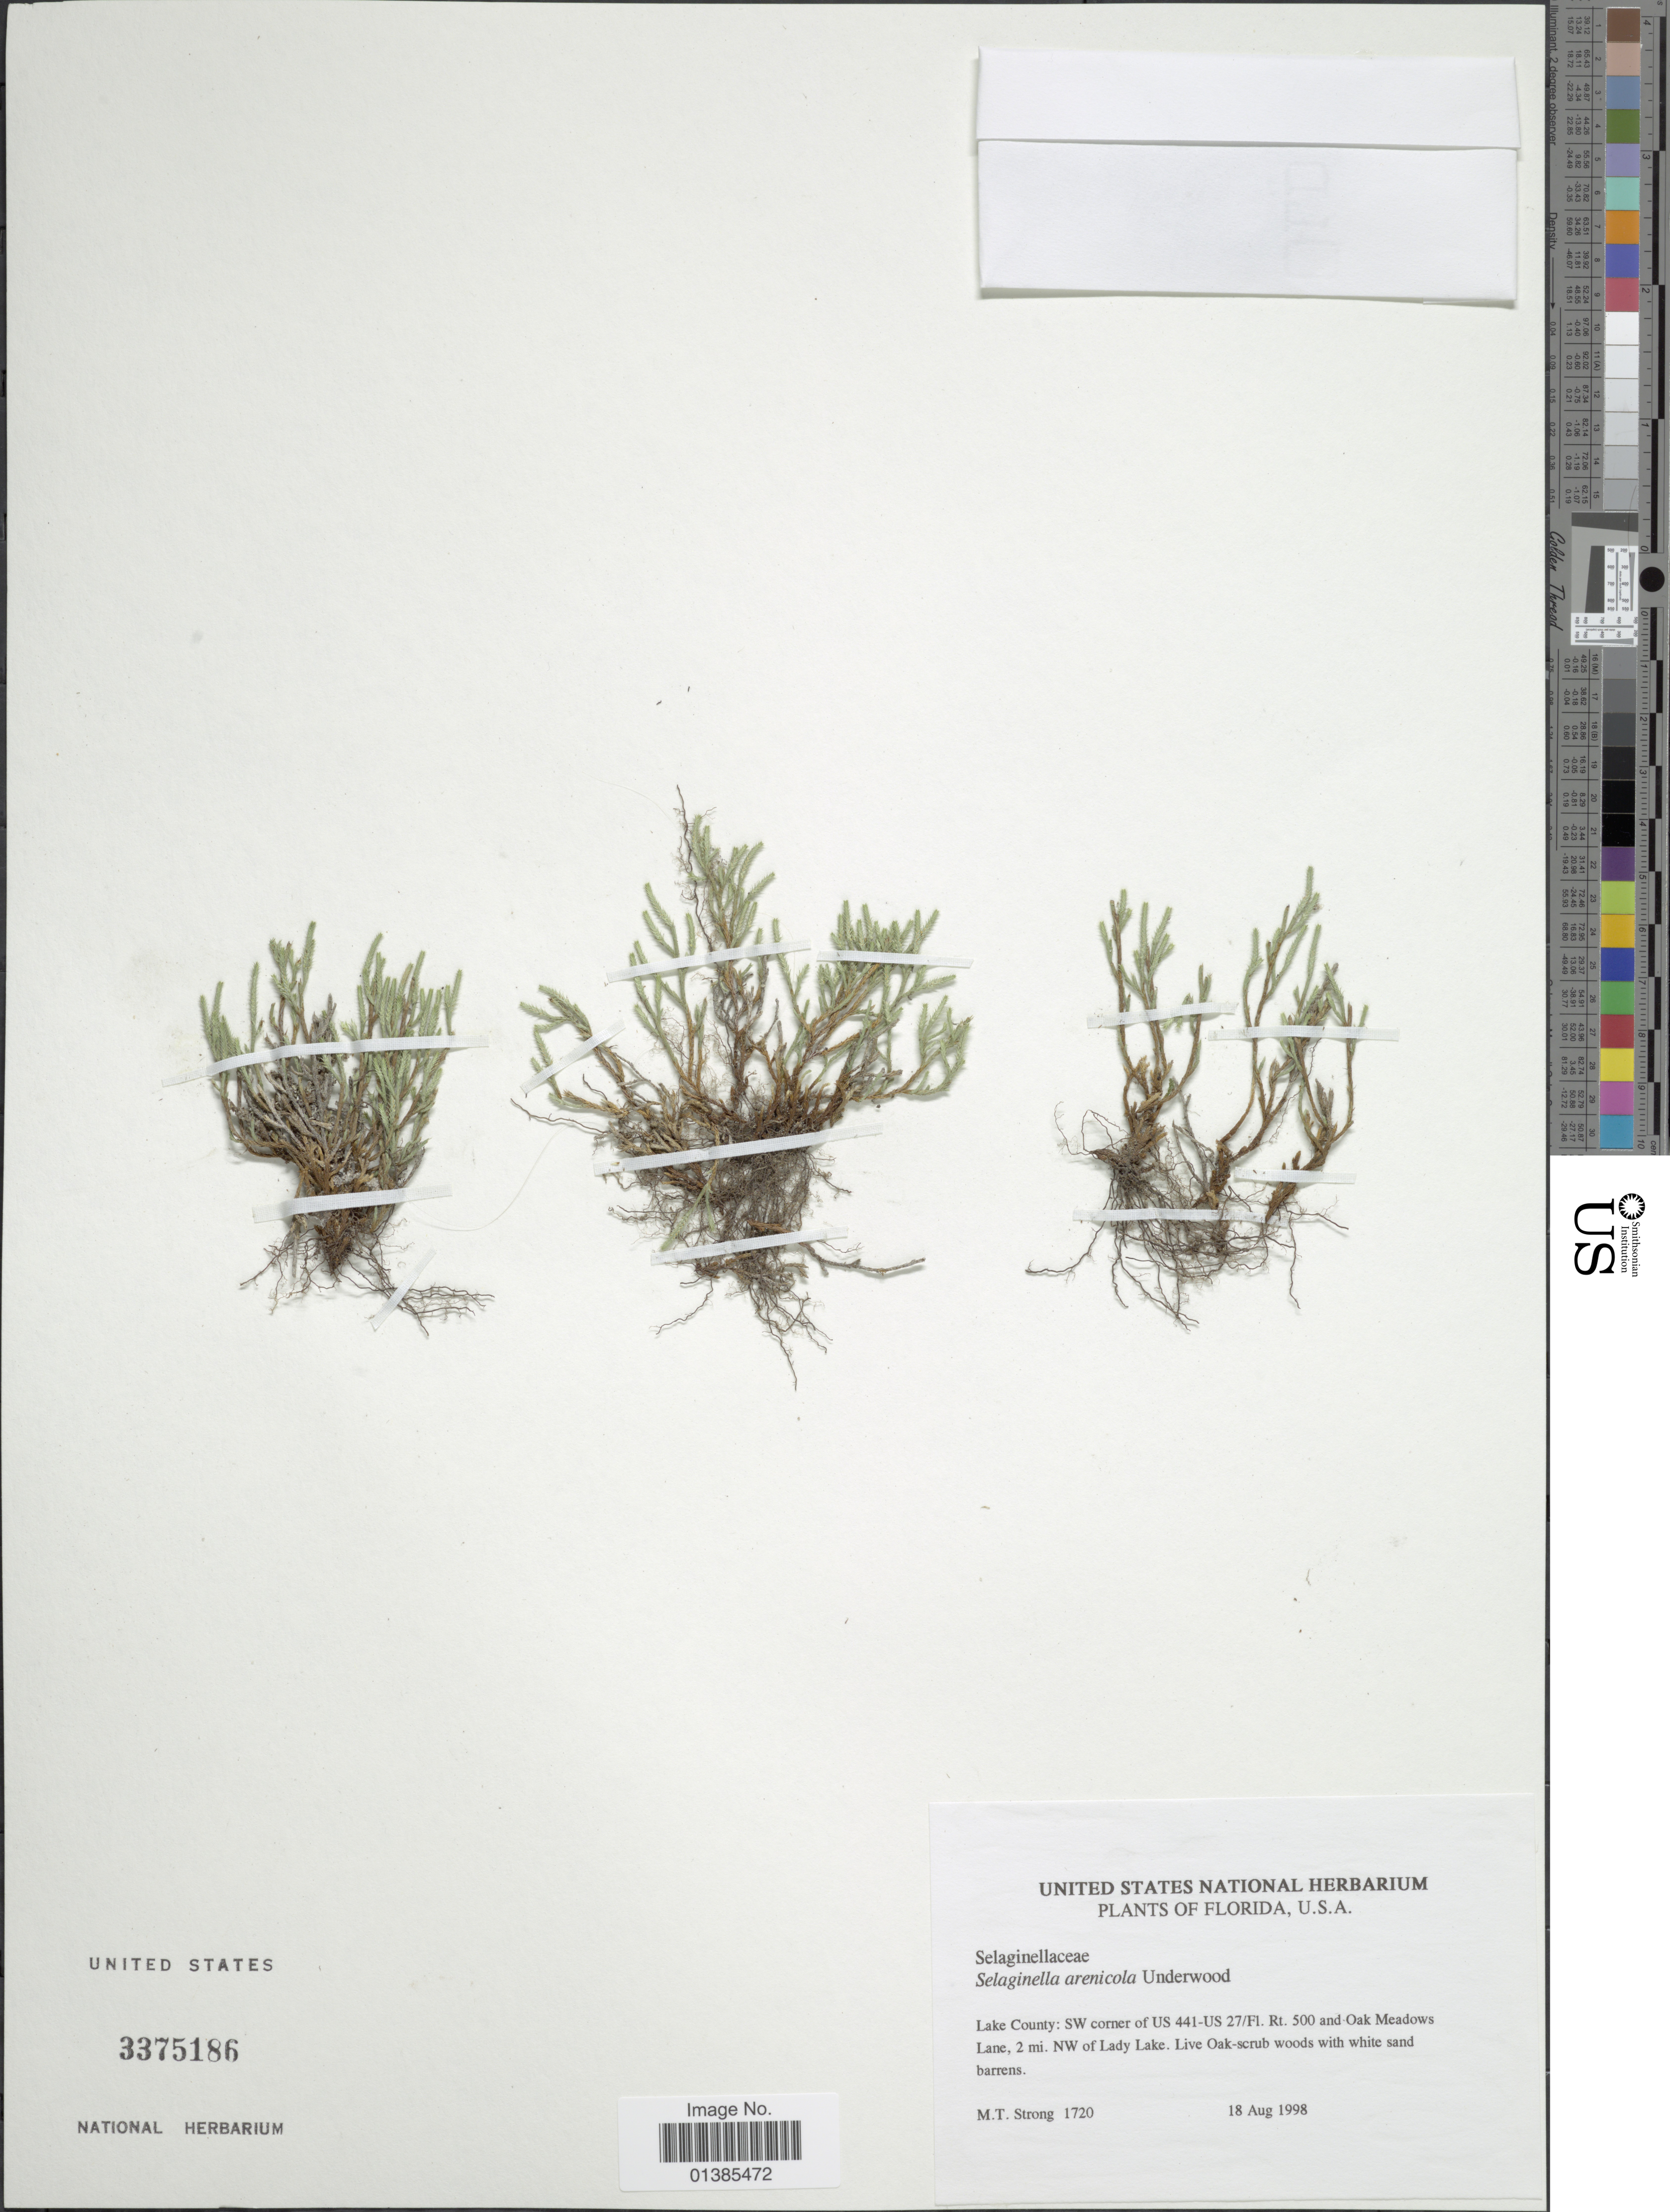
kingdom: Plantae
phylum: Tracheophyta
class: Lycopodiopsida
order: Selaginellales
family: Selaginellaceae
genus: Selaginella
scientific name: Selaginella arenicola subsp. arenicola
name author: Underw.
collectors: M. T. Strong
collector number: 1720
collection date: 1998-08-18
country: United States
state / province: Florida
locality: Lake County: SW corner of US 441-US 27/Fl. Rt. 500 and Oak Meadows Lane, 2 mi. NW of Lady Lake.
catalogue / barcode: US 3375186